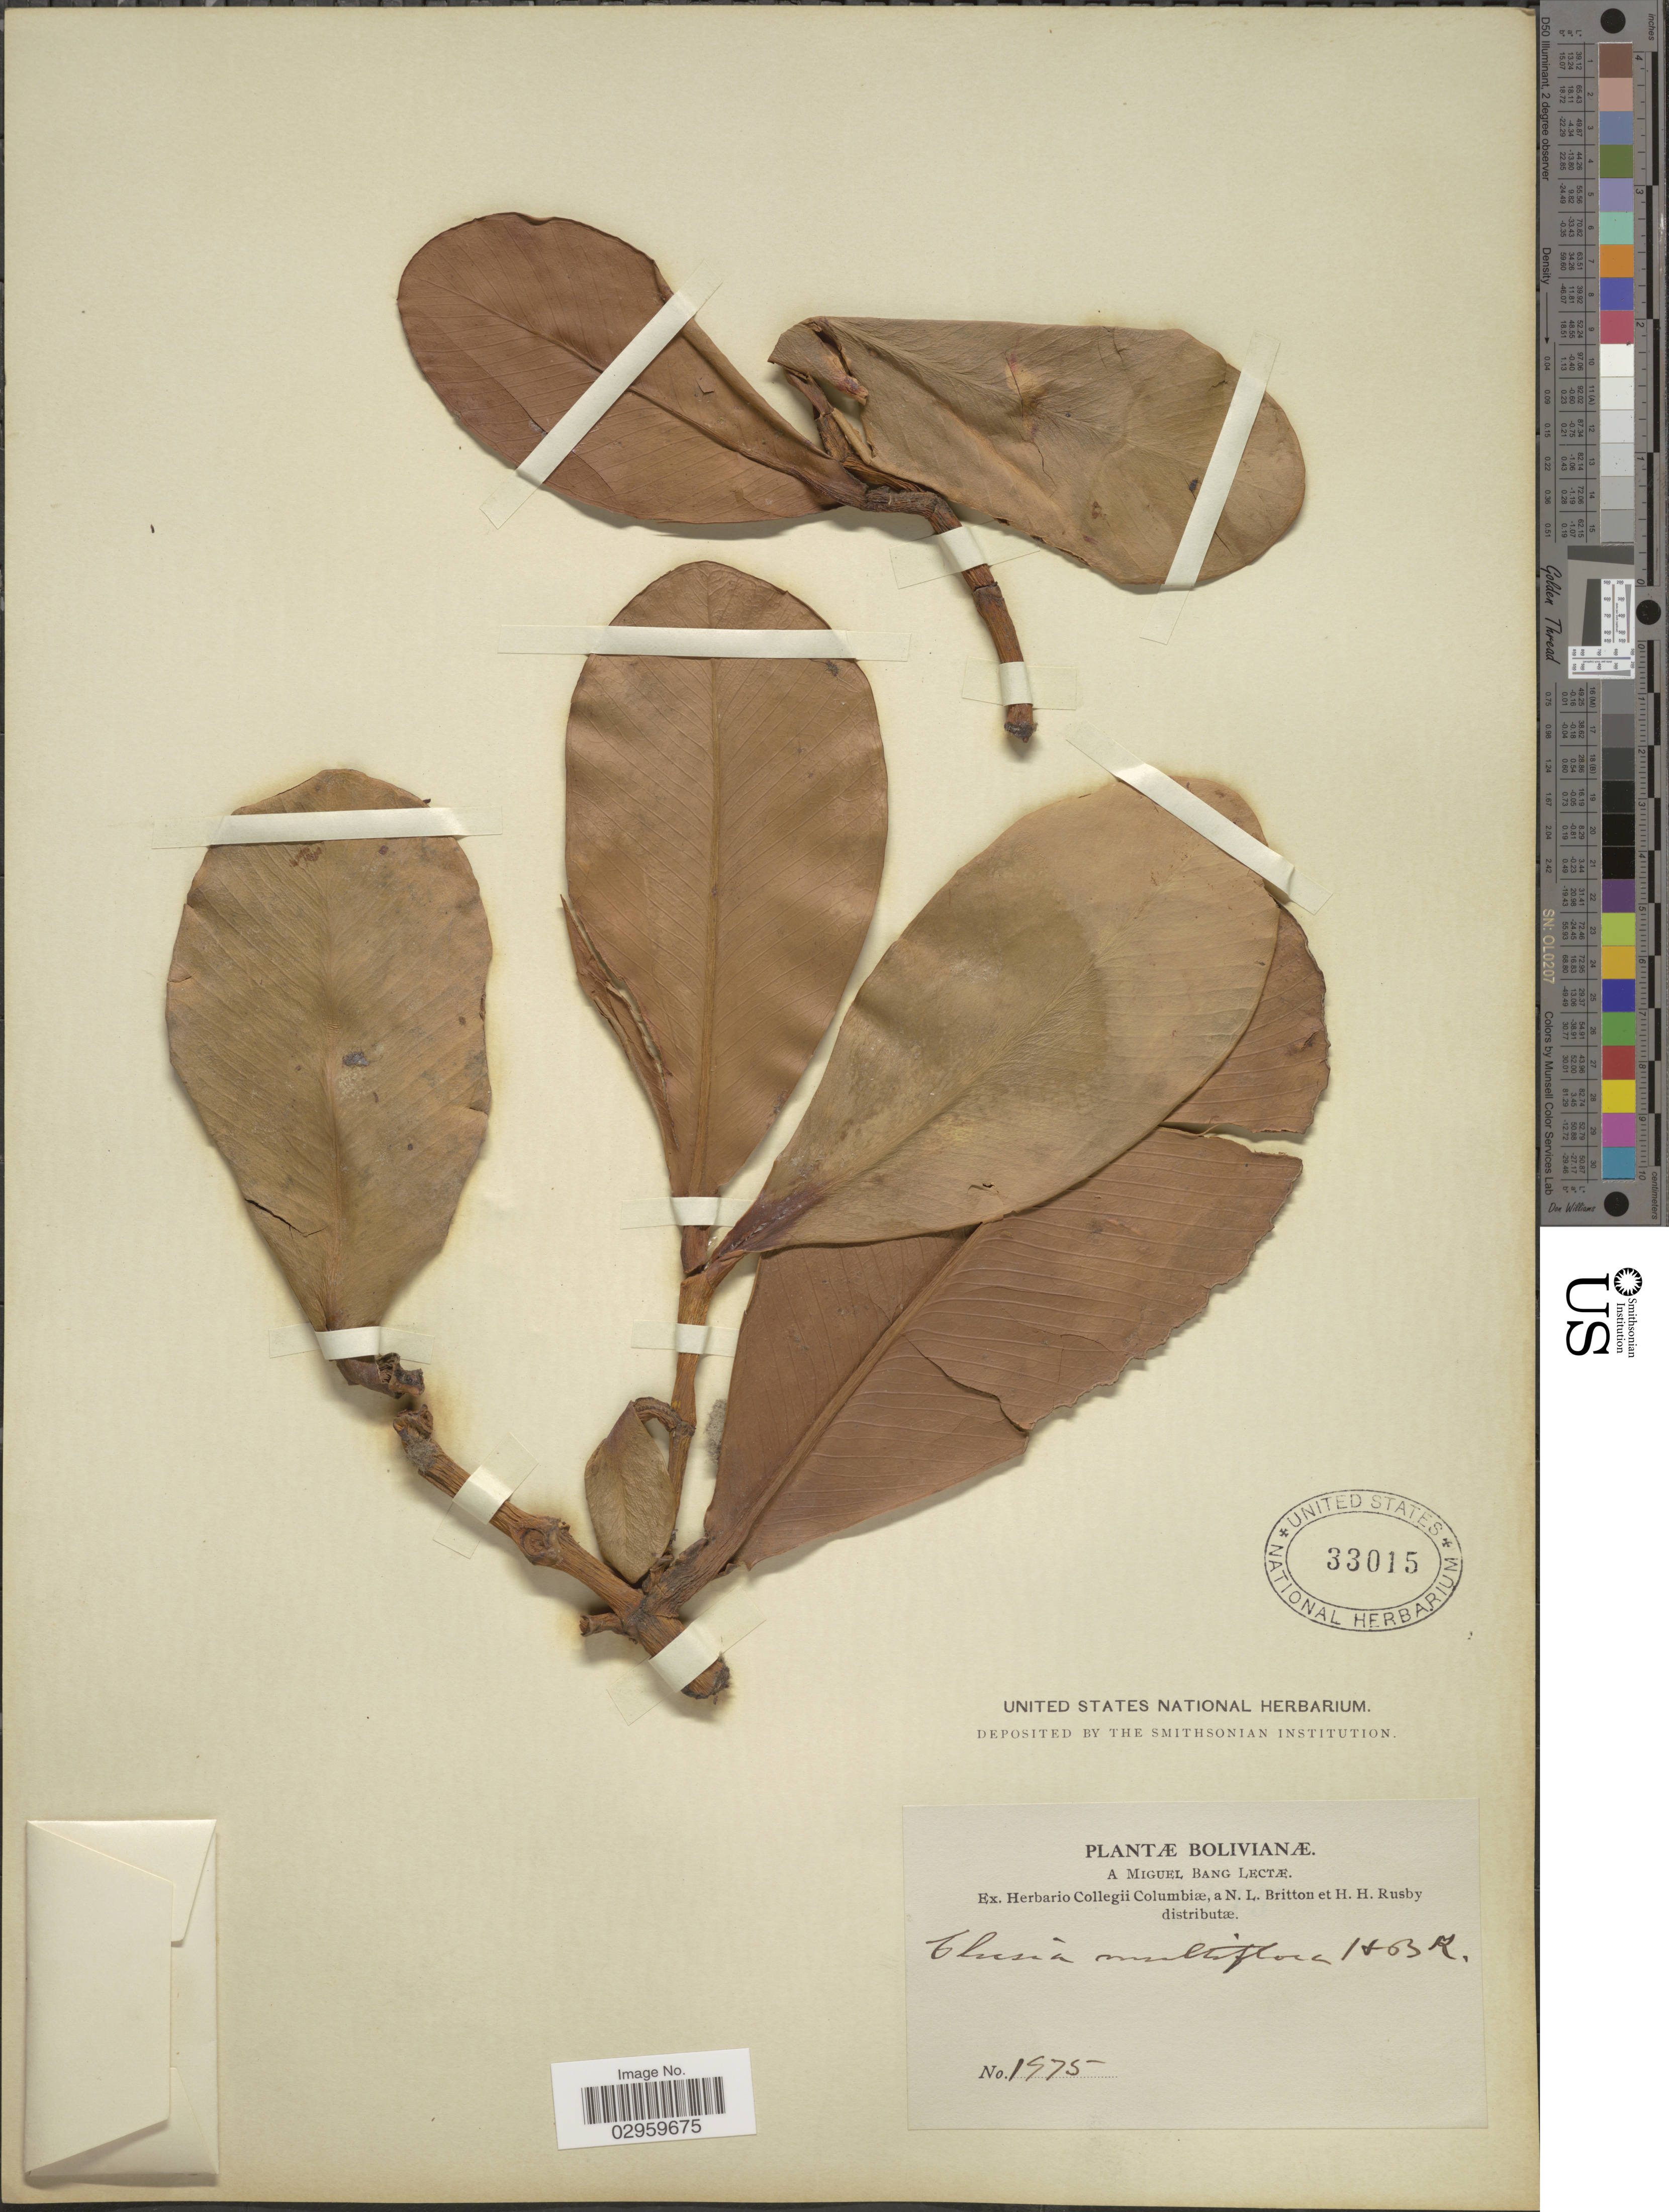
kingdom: Plantae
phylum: Tracheophyta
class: Magnoliopsida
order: Malpighiales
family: Clusiaceae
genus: Clusia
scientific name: Clusia multiflora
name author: Kunth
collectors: M. Bang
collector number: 1975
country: Bolivia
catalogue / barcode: US 33015